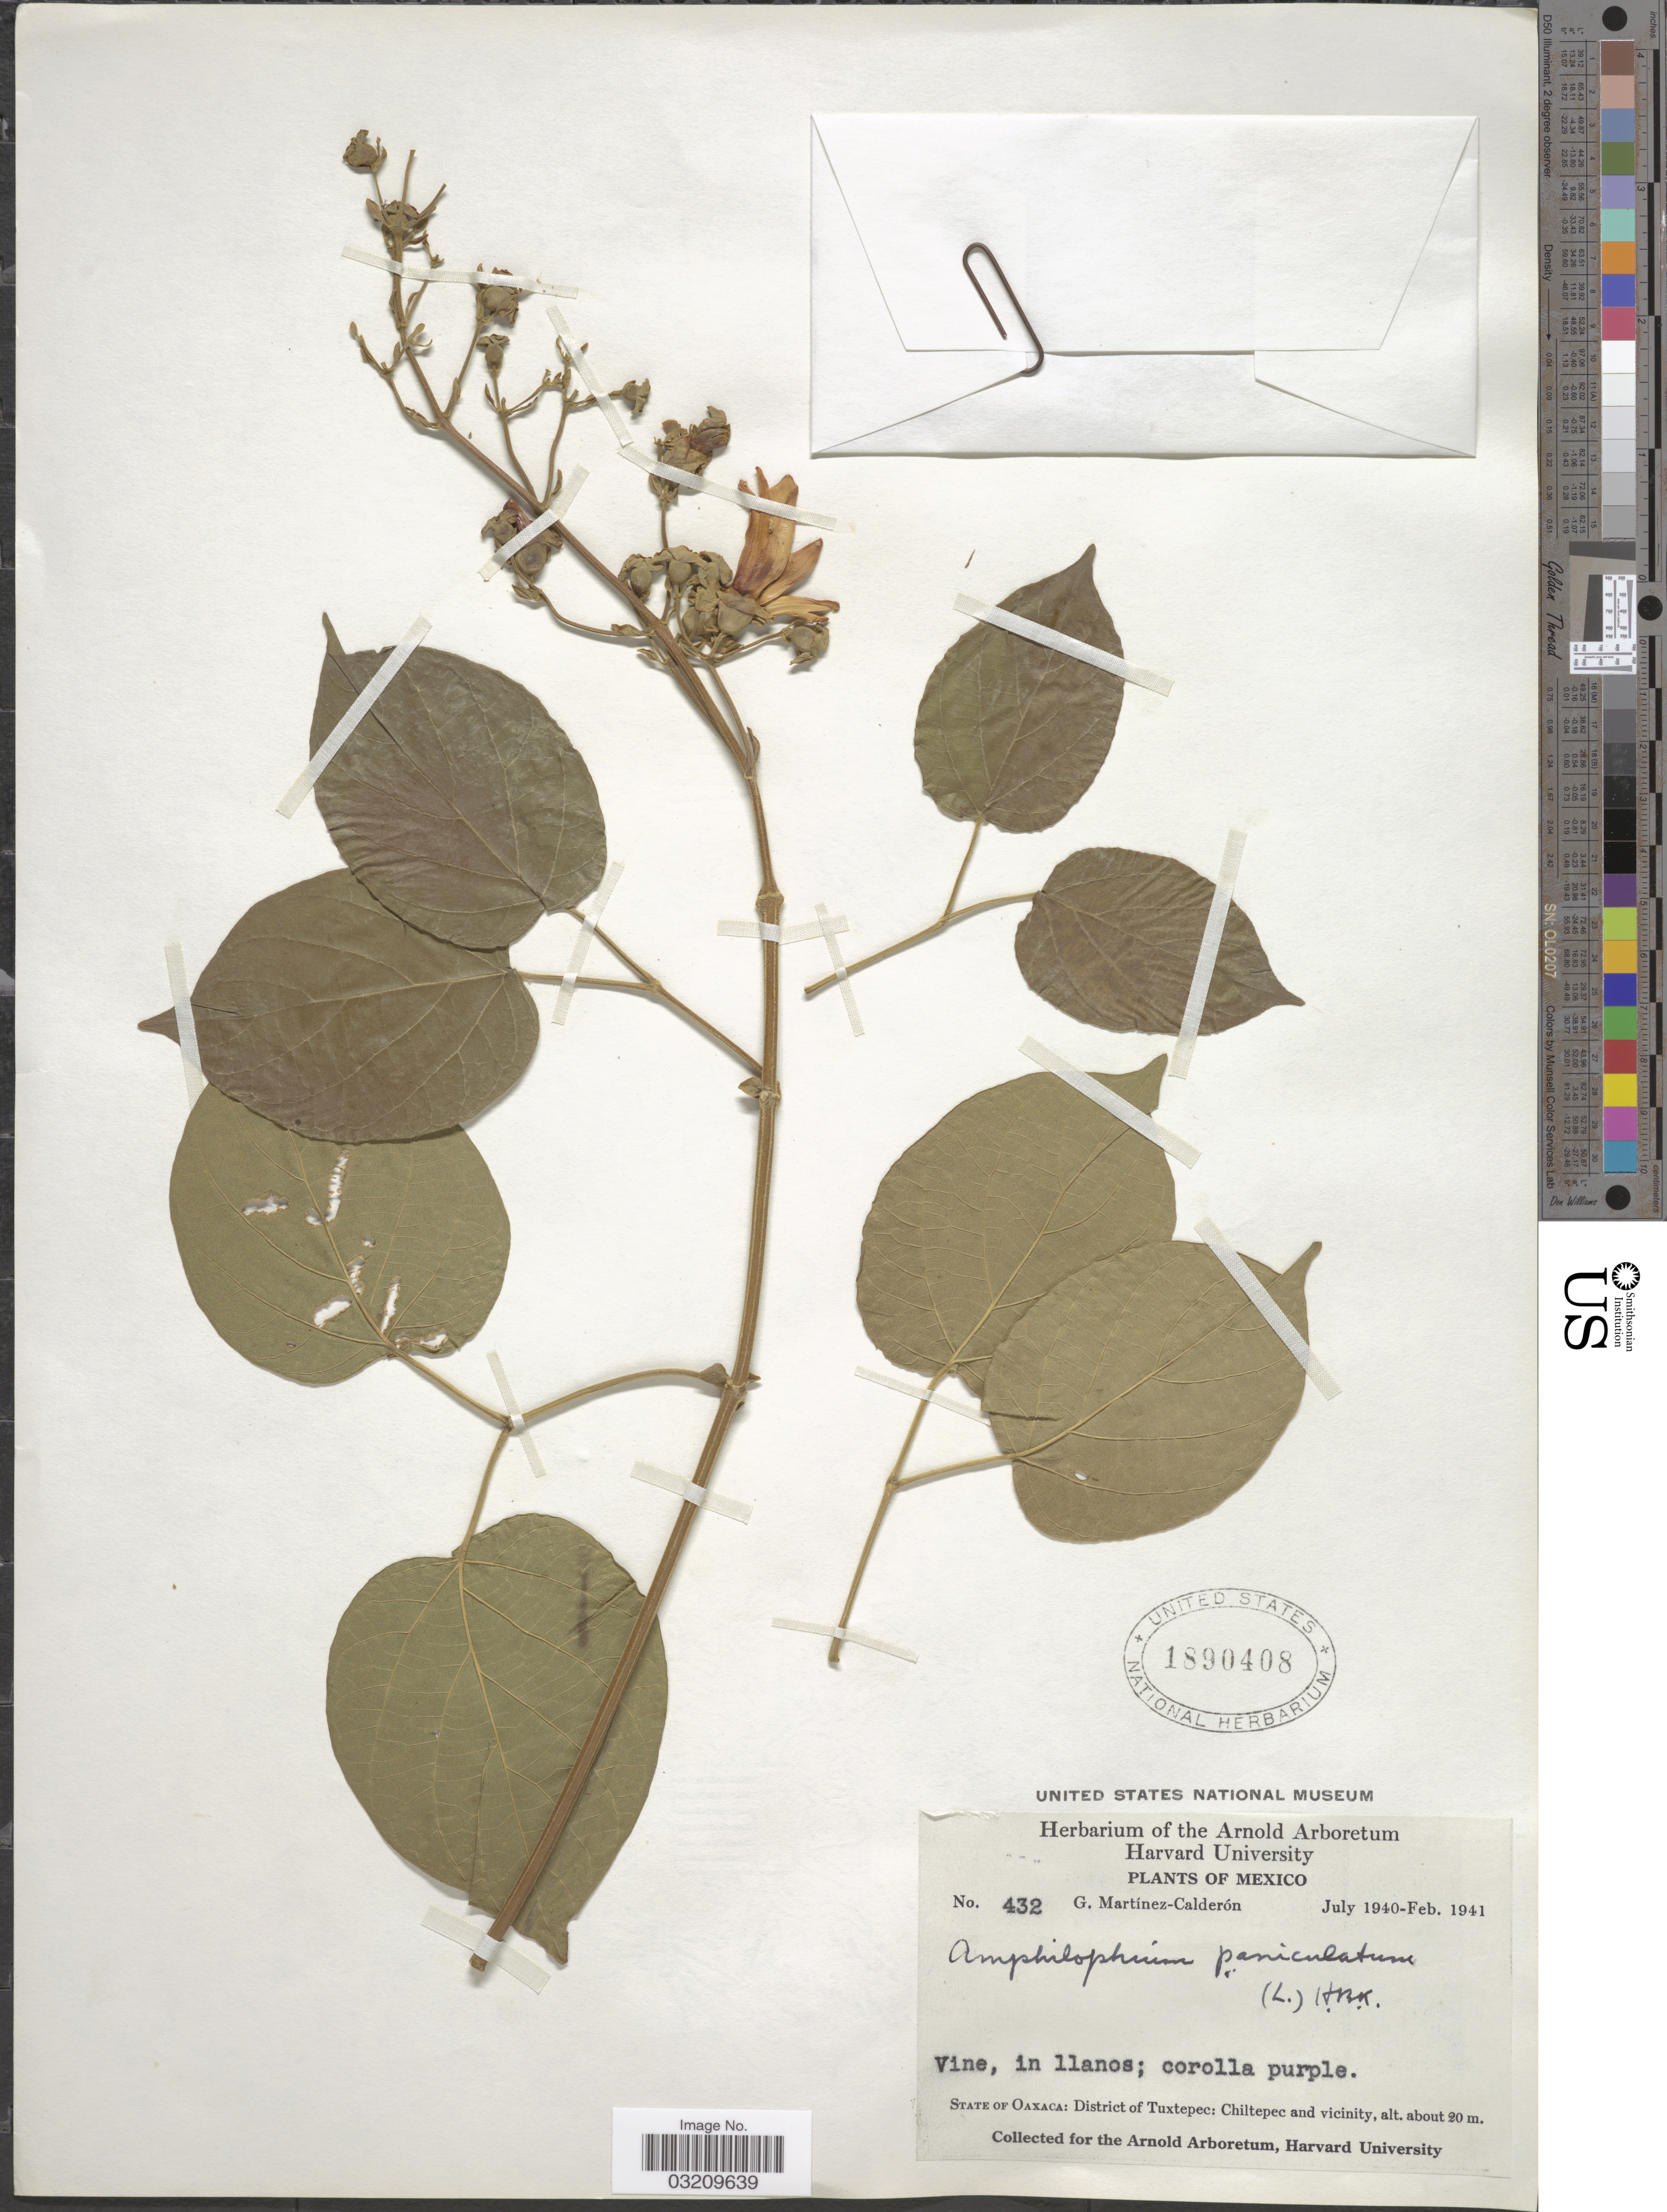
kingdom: Plantae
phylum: Tracheophyta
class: Magnoliopsida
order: Lamiales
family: Bignoniaceae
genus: Amphilophium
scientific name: Amphilophium paniculatum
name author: (L.) Kunth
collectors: G. Martínez Calderón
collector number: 432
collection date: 1940-07/1941-02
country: Mexico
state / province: Oaxaca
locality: District of Tuxtepec: Chiltepec and vicinity.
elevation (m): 20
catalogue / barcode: US 1890408